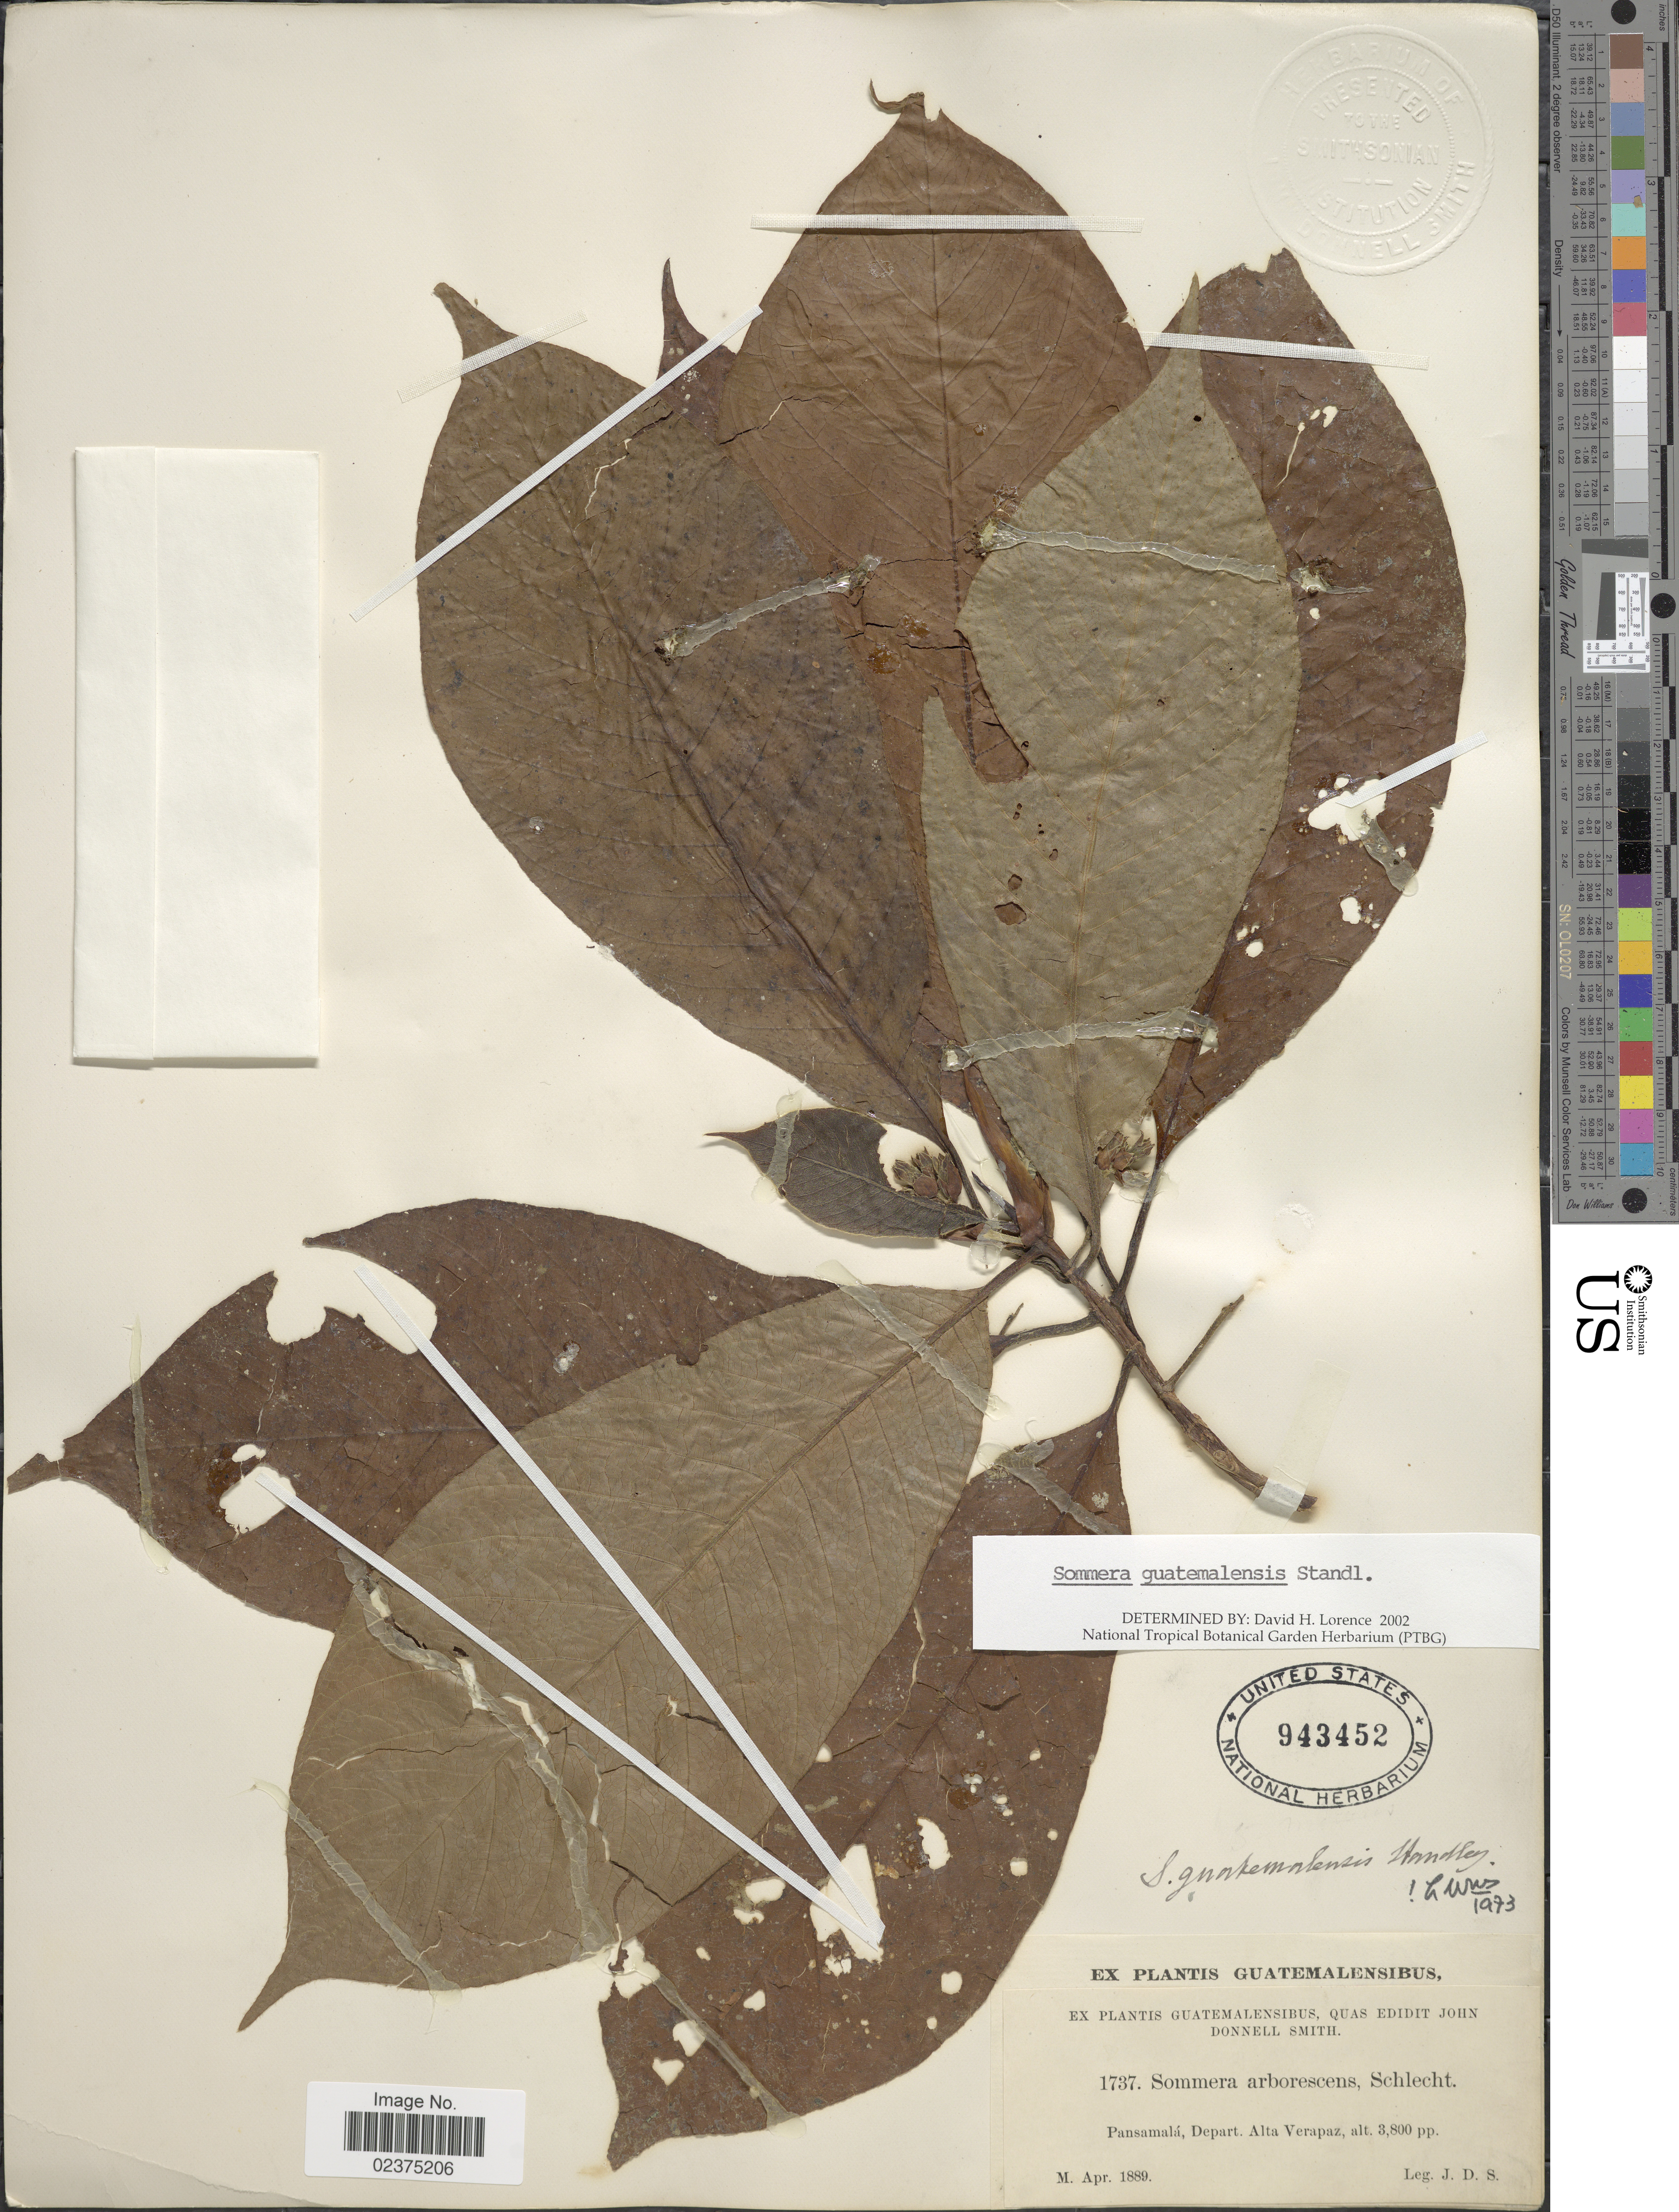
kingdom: Plantae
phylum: Tracheophyta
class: Magnoliopsida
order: Gentianales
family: Rubiaceae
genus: Sommera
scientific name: Sommera guatemalensis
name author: Standl.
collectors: J. Donnell Smith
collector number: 1737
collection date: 1889-04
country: Guatemala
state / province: Alta Verapaz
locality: Pansamalá, Depart. Alta Verapaz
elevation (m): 1158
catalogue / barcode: US 943452